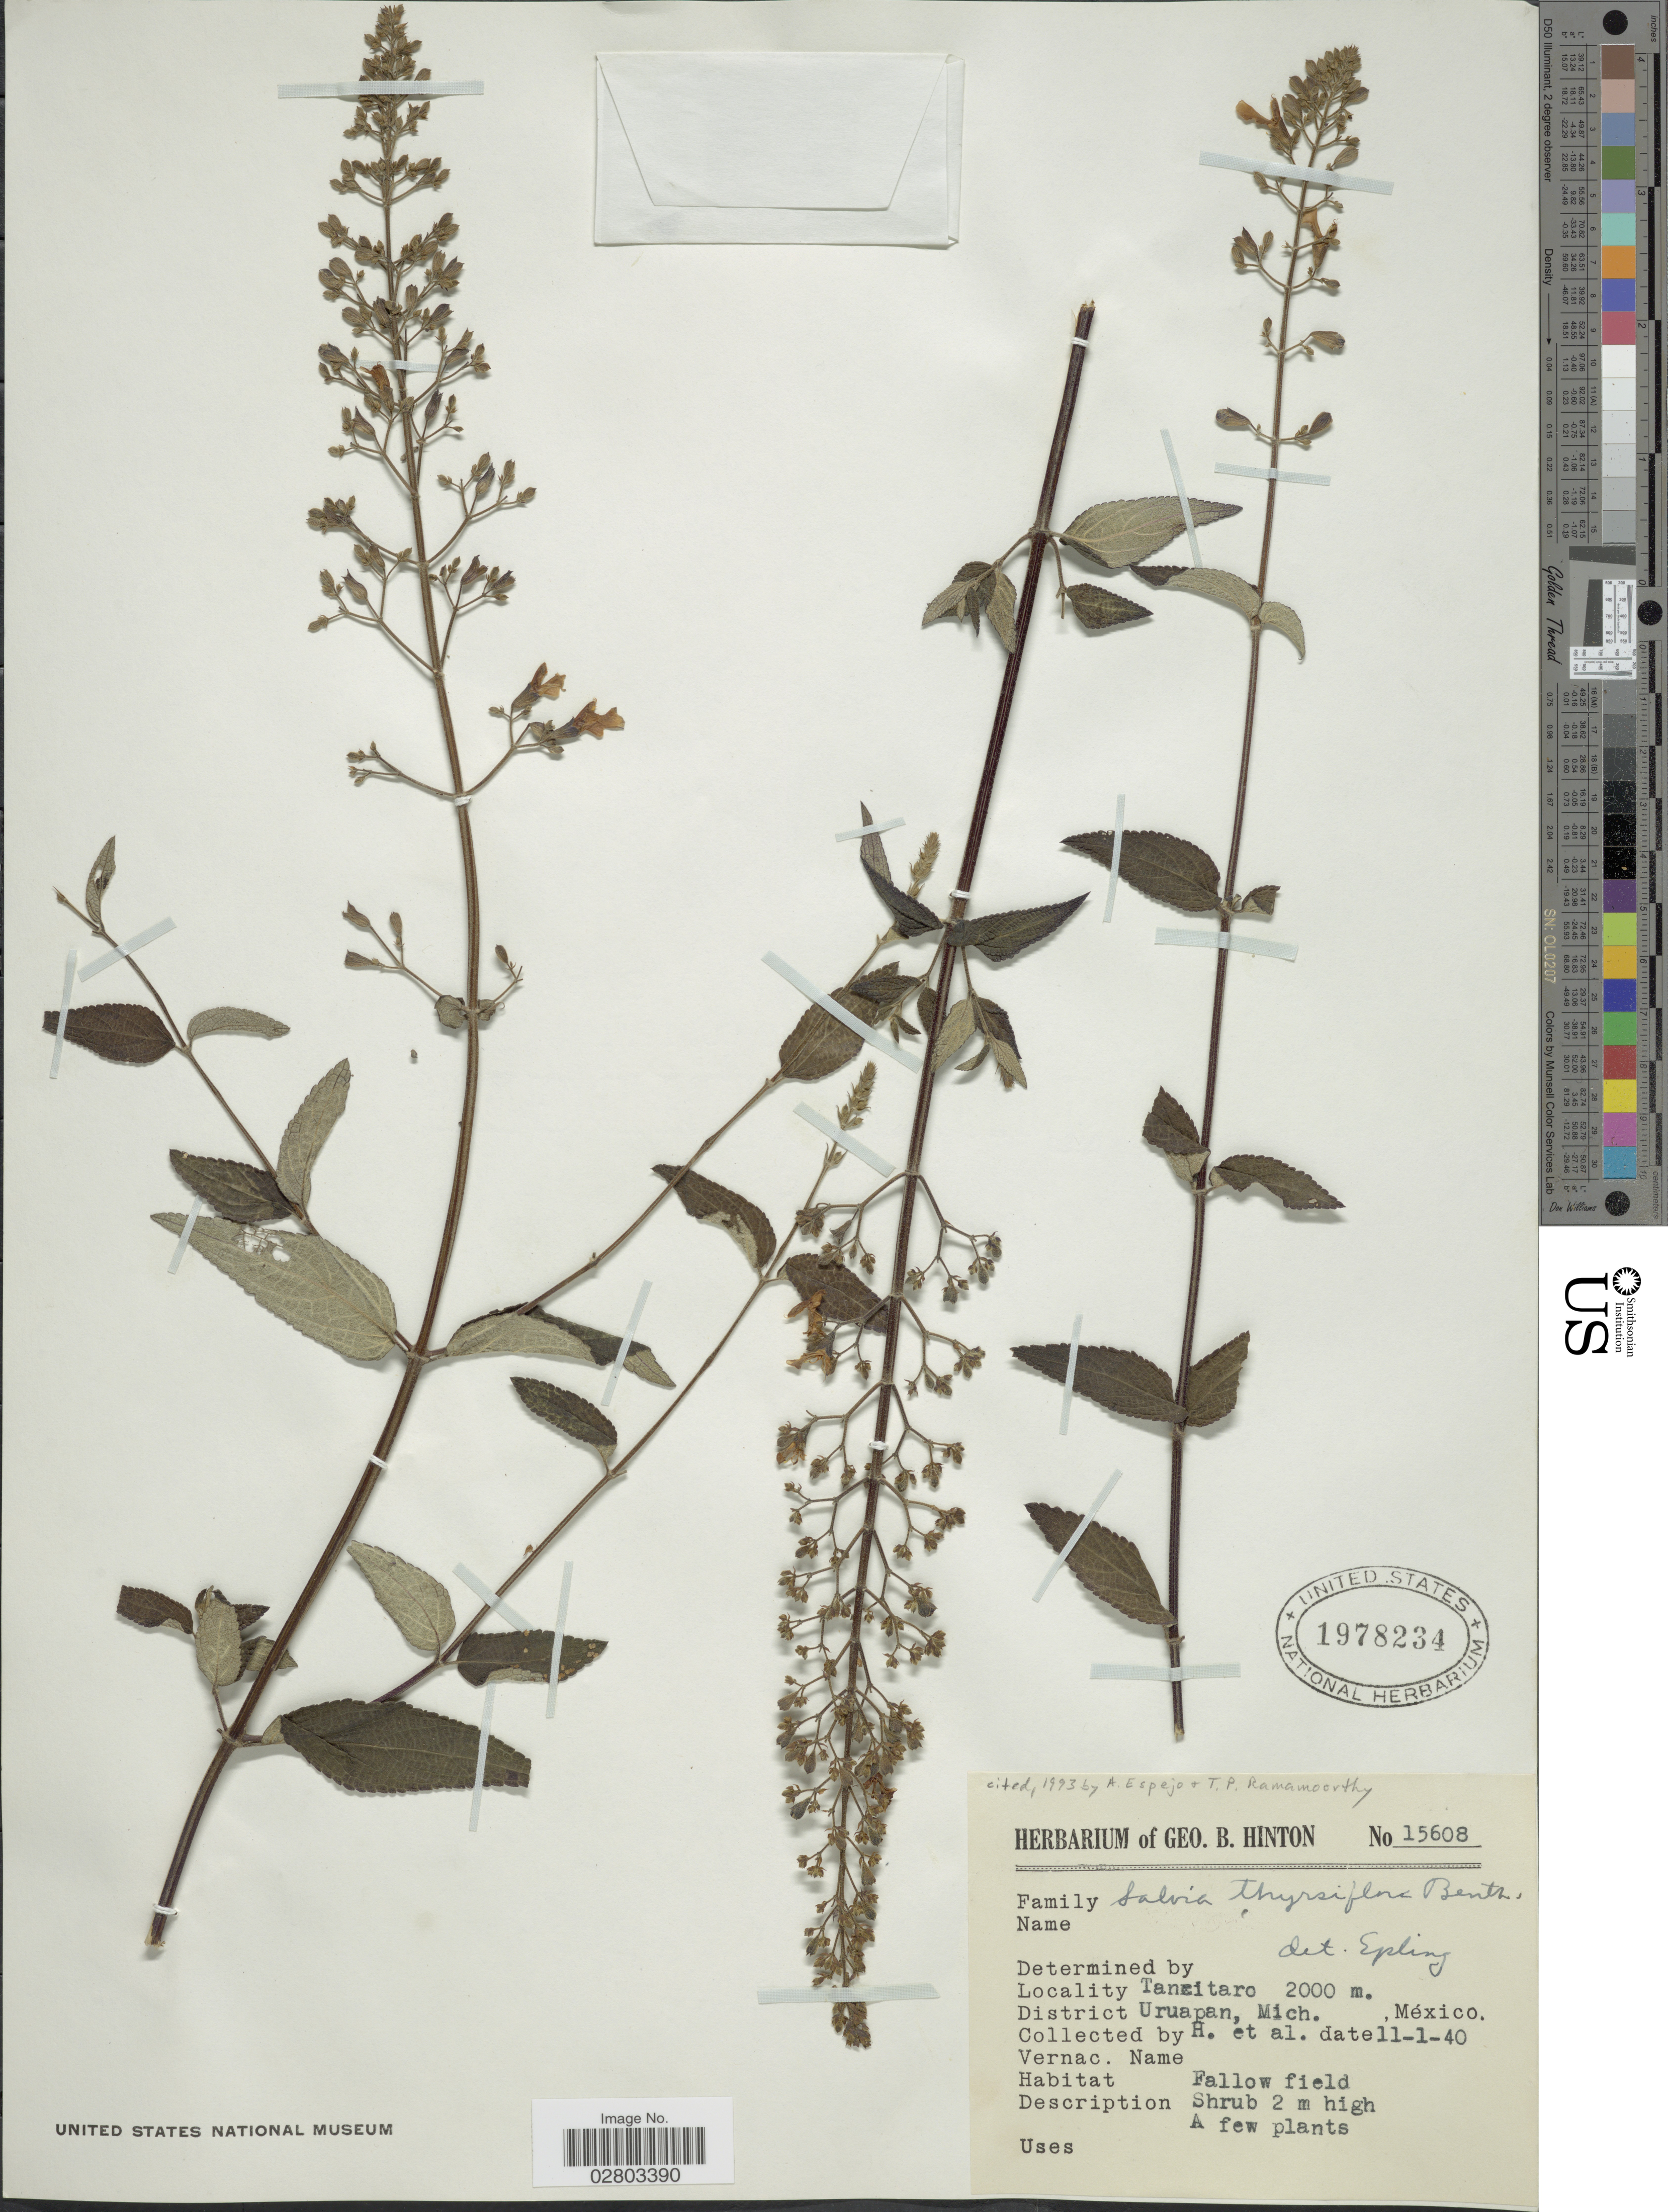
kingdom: Plantae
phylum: Tracheophyta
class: Magnoliopsida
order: Lamiales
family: Lamiaceae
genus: Salvia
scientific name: Salvia thyrsiflora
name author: Benth.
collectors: G. B. Hinton & et al.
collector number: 15608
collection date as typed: Transcribed d/m/y: 11/1/40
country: Mexico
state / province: Michoacán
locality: Tancitaro, District Uruapan, Mich.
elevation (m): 2000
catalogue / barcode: US 1978234